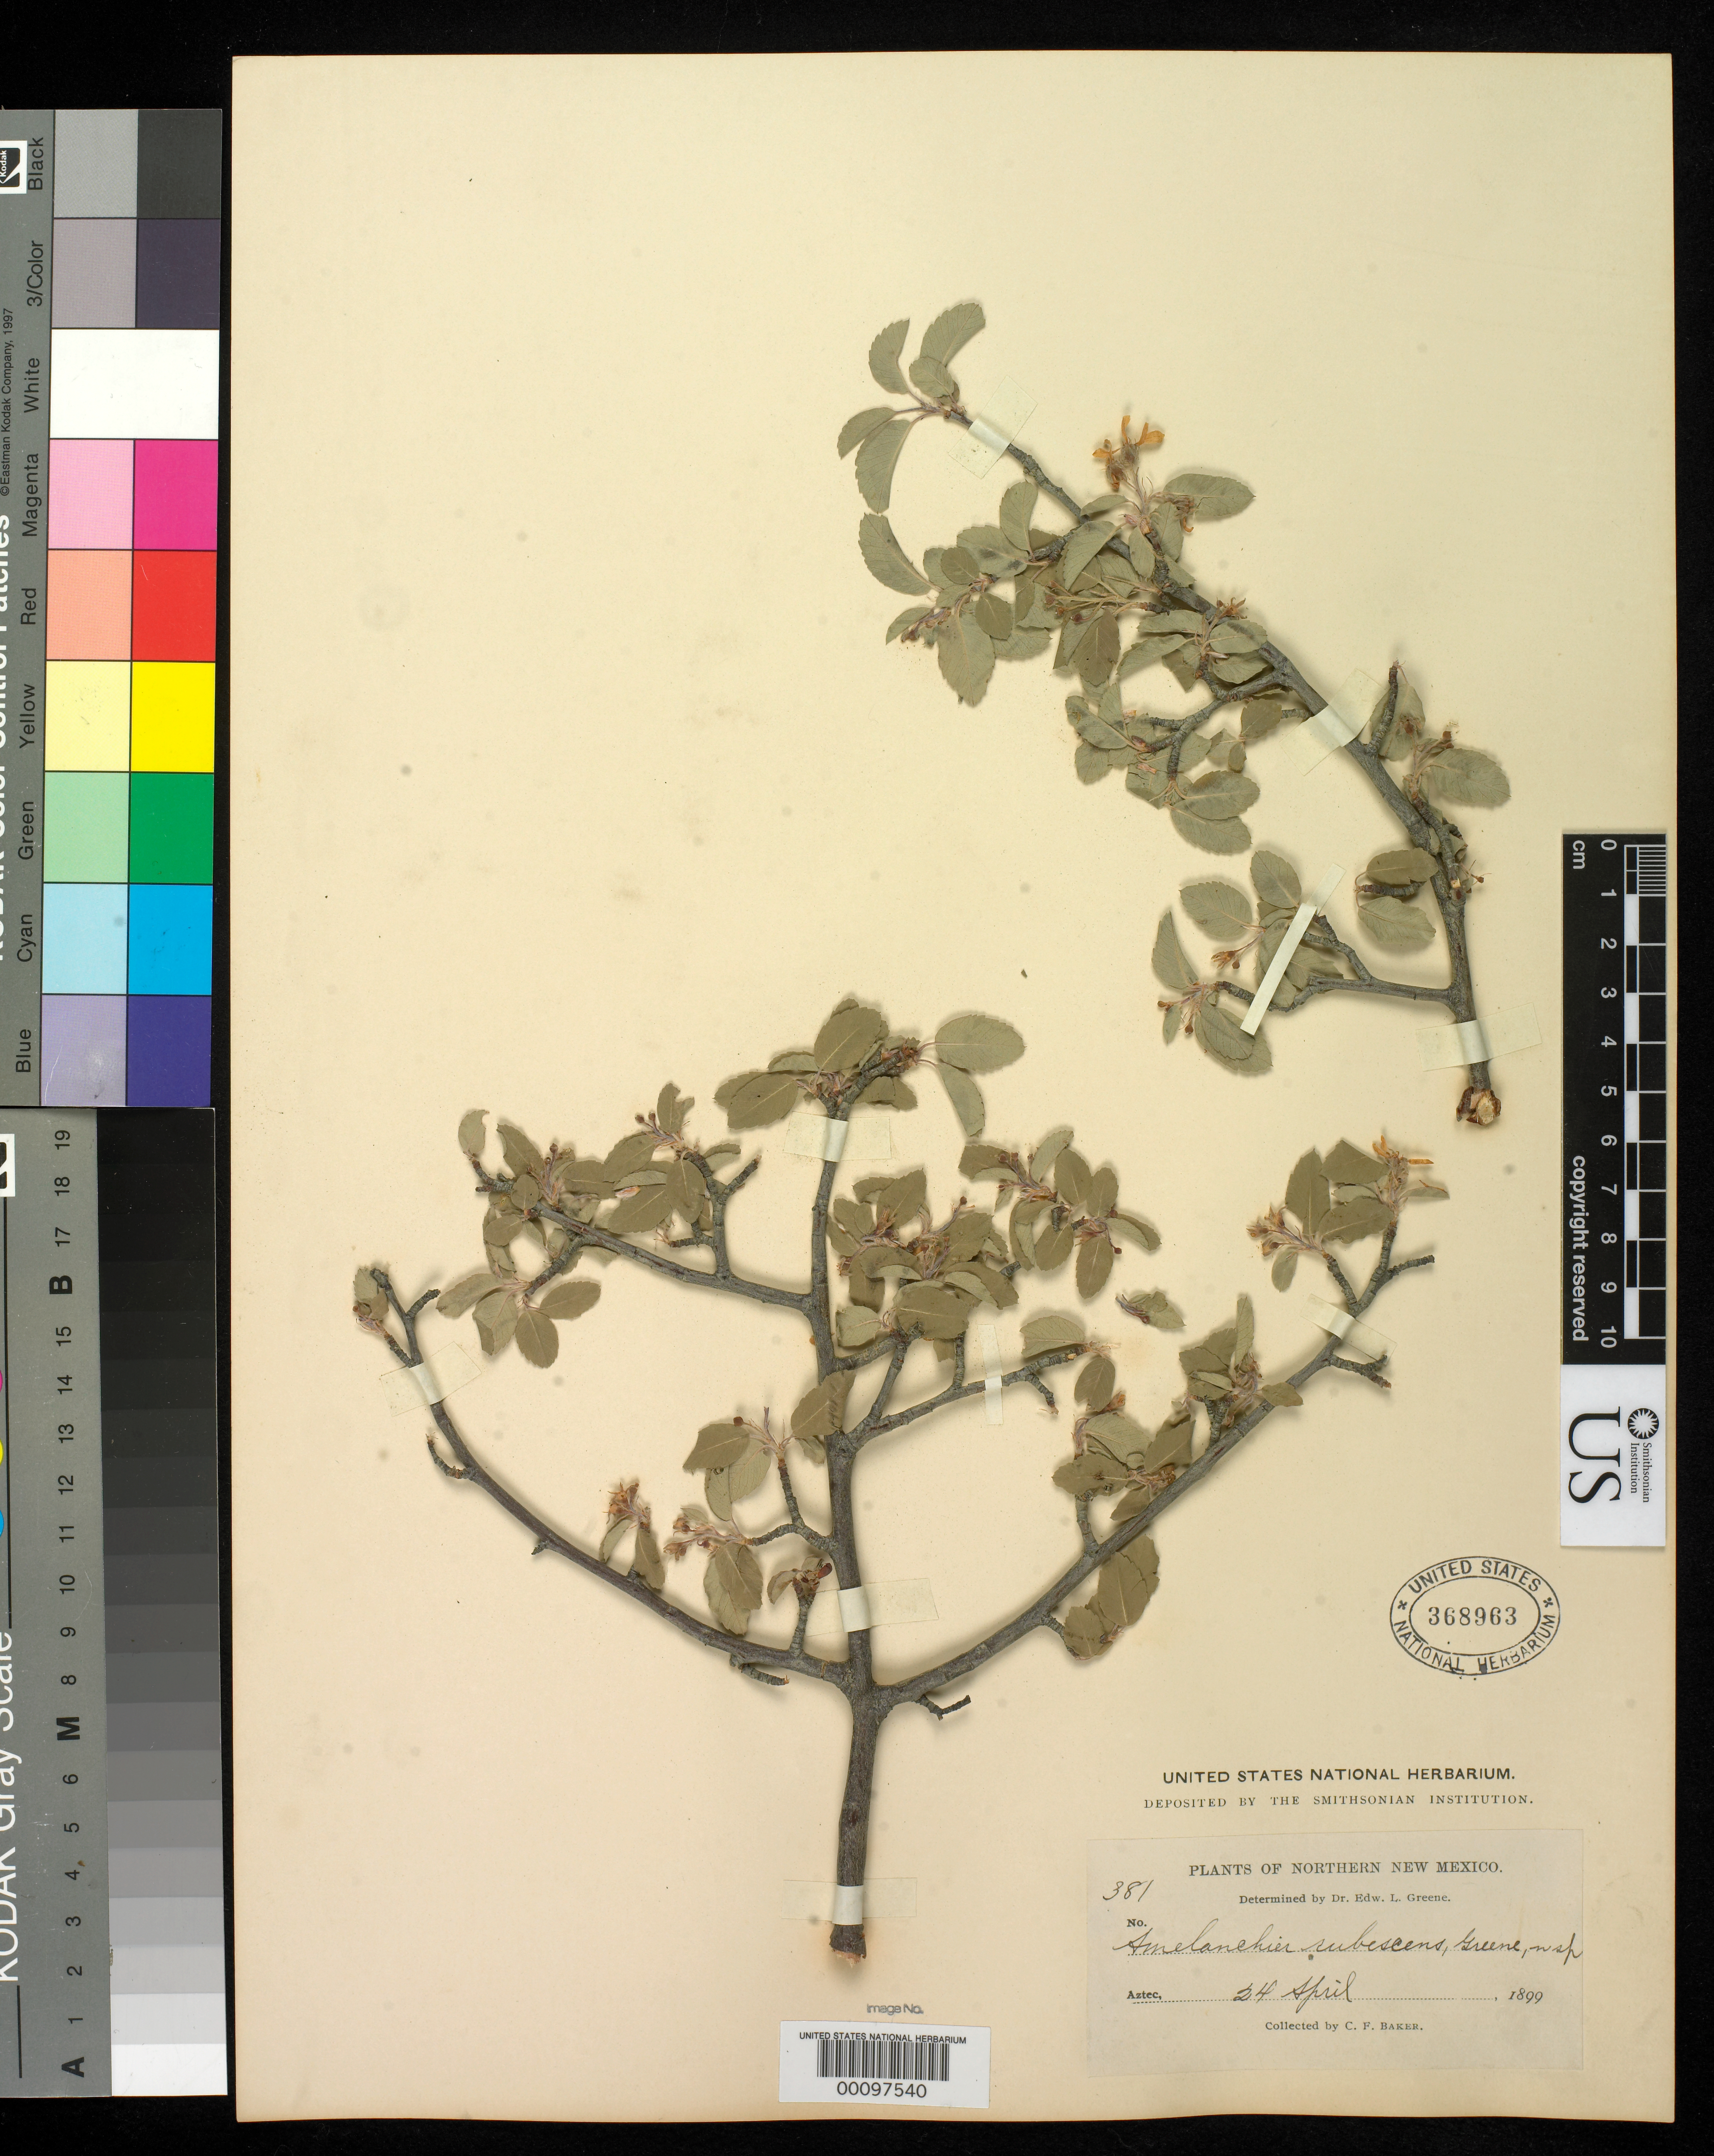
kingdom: Plantae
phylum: Tracheophyta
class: Magnoliopsida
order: Rosales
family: Rosaceae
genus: Amelanchier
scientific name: Amelanchier rubescens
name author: Greene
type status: Syntype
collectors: C. F. Baker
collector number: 381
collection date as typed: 24 Apr 1899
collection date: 1899-04-24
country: United States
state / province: New Mexico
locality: Aztec.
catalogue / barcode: US 368963